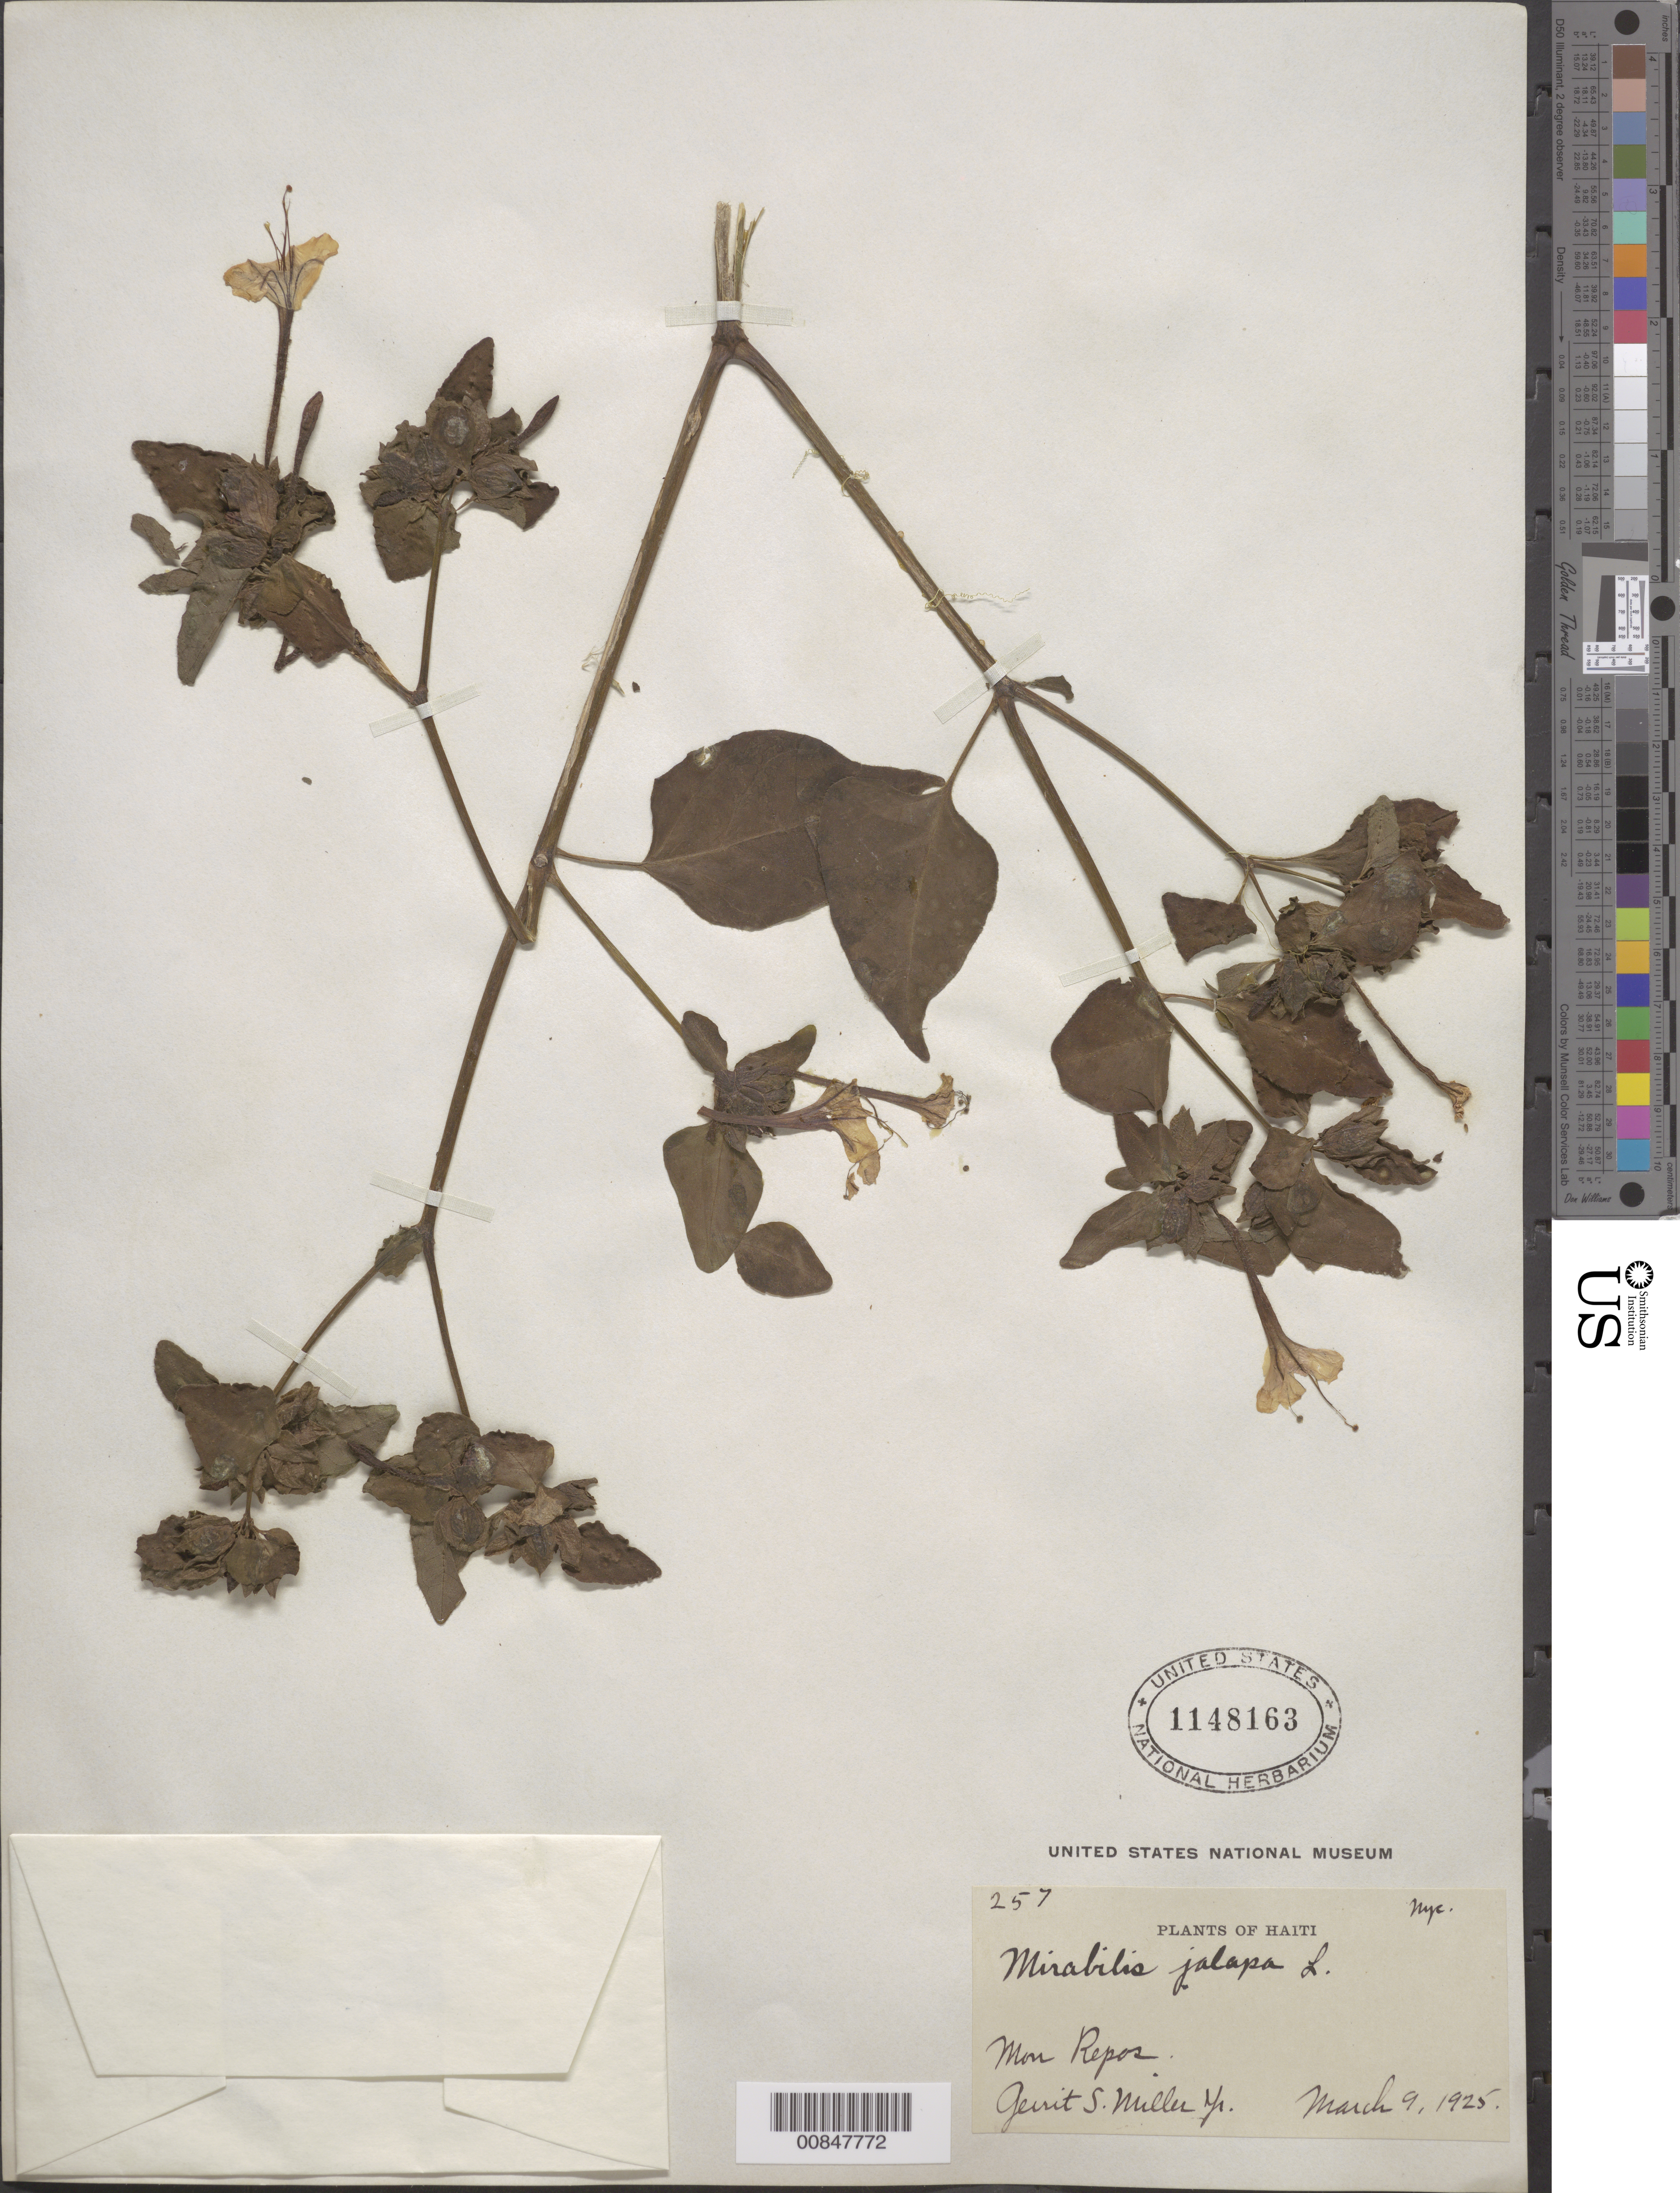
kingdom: Plantae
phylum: Tracheophyta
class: Magnoliopsida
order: Caryophyllales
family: Nyctaginaceae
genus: Mirabilis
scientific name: Mirabilis jalapa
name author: L.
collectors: G. S. Miller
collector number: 257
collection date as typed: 09 Mar 1925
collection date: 1925-03-09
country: Haiti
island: Hispaniola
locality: Mon Repos.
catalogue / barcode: US 1148163